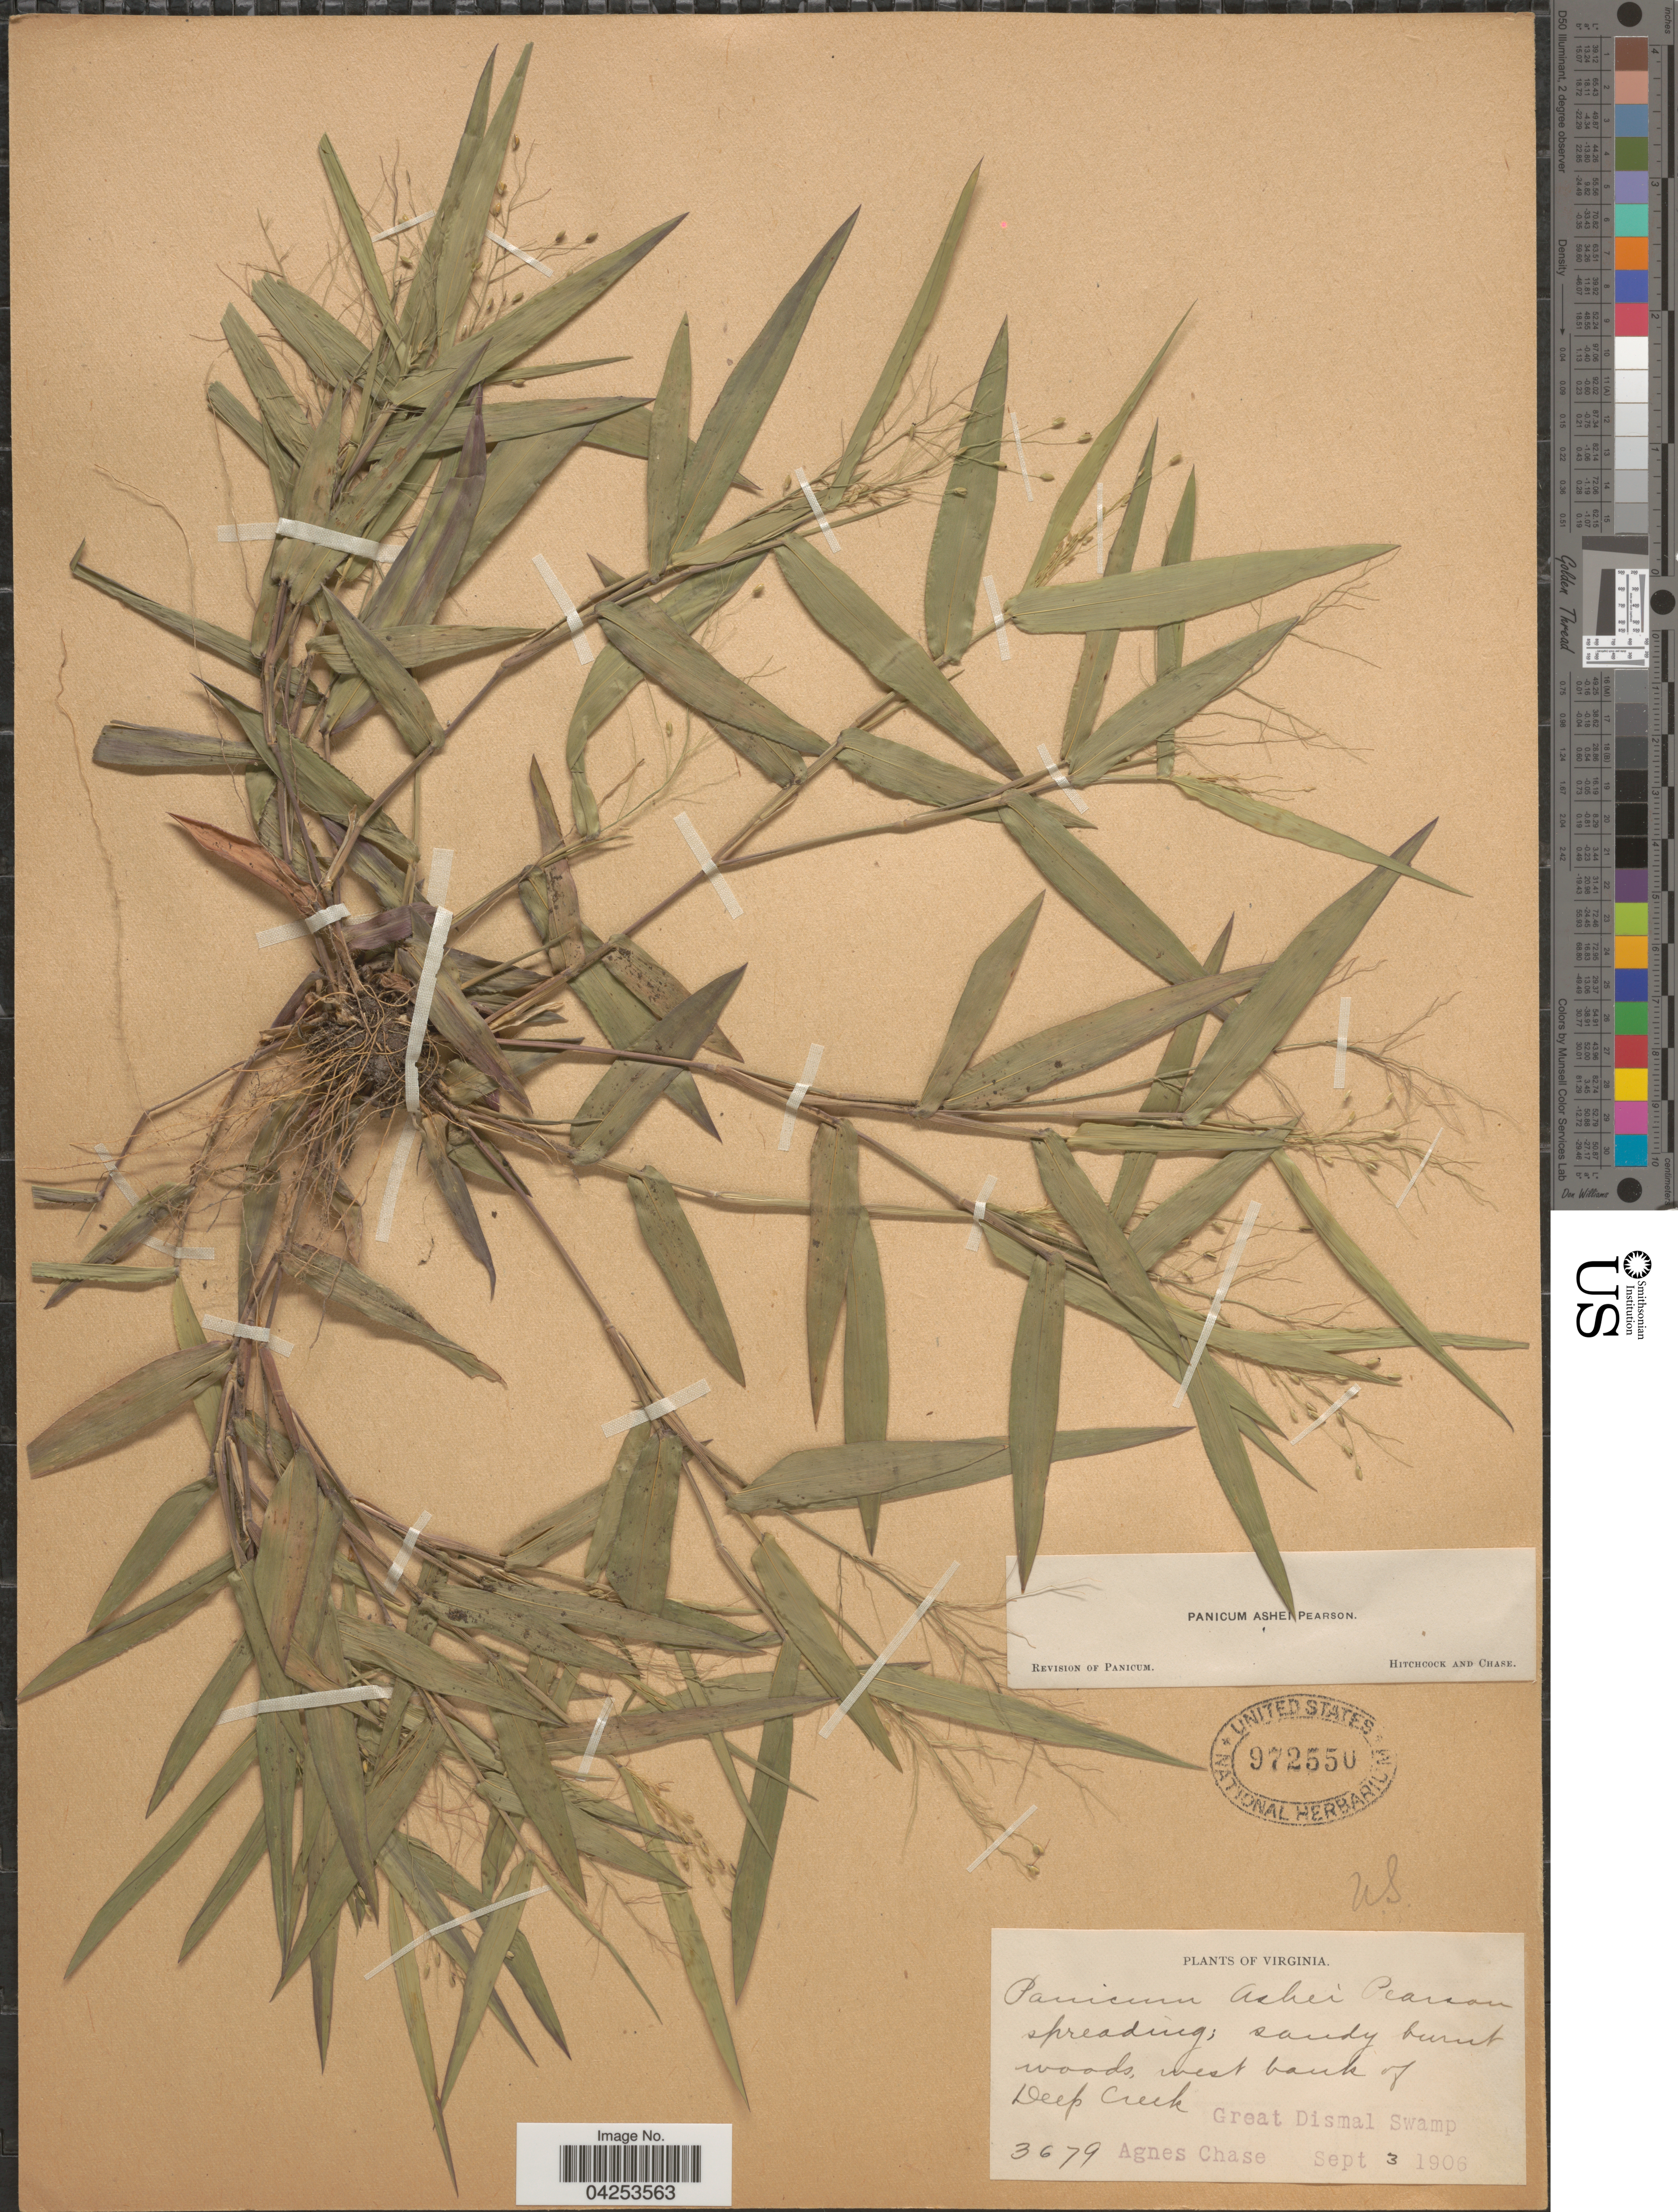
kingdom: Plantae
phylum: Tracheophyta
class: Liliopsida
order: Poales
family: Poaceae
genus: Dichanthelium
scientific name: Dichanthelium commutatum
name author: (Schult.) Gould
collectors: A. Chase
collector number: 3679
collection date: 1906-09-03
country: United States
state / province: Virginia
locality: Sandy burnt woods, west bank of Deep Creek. Great Dismal Swamp.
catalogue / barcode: US 972550